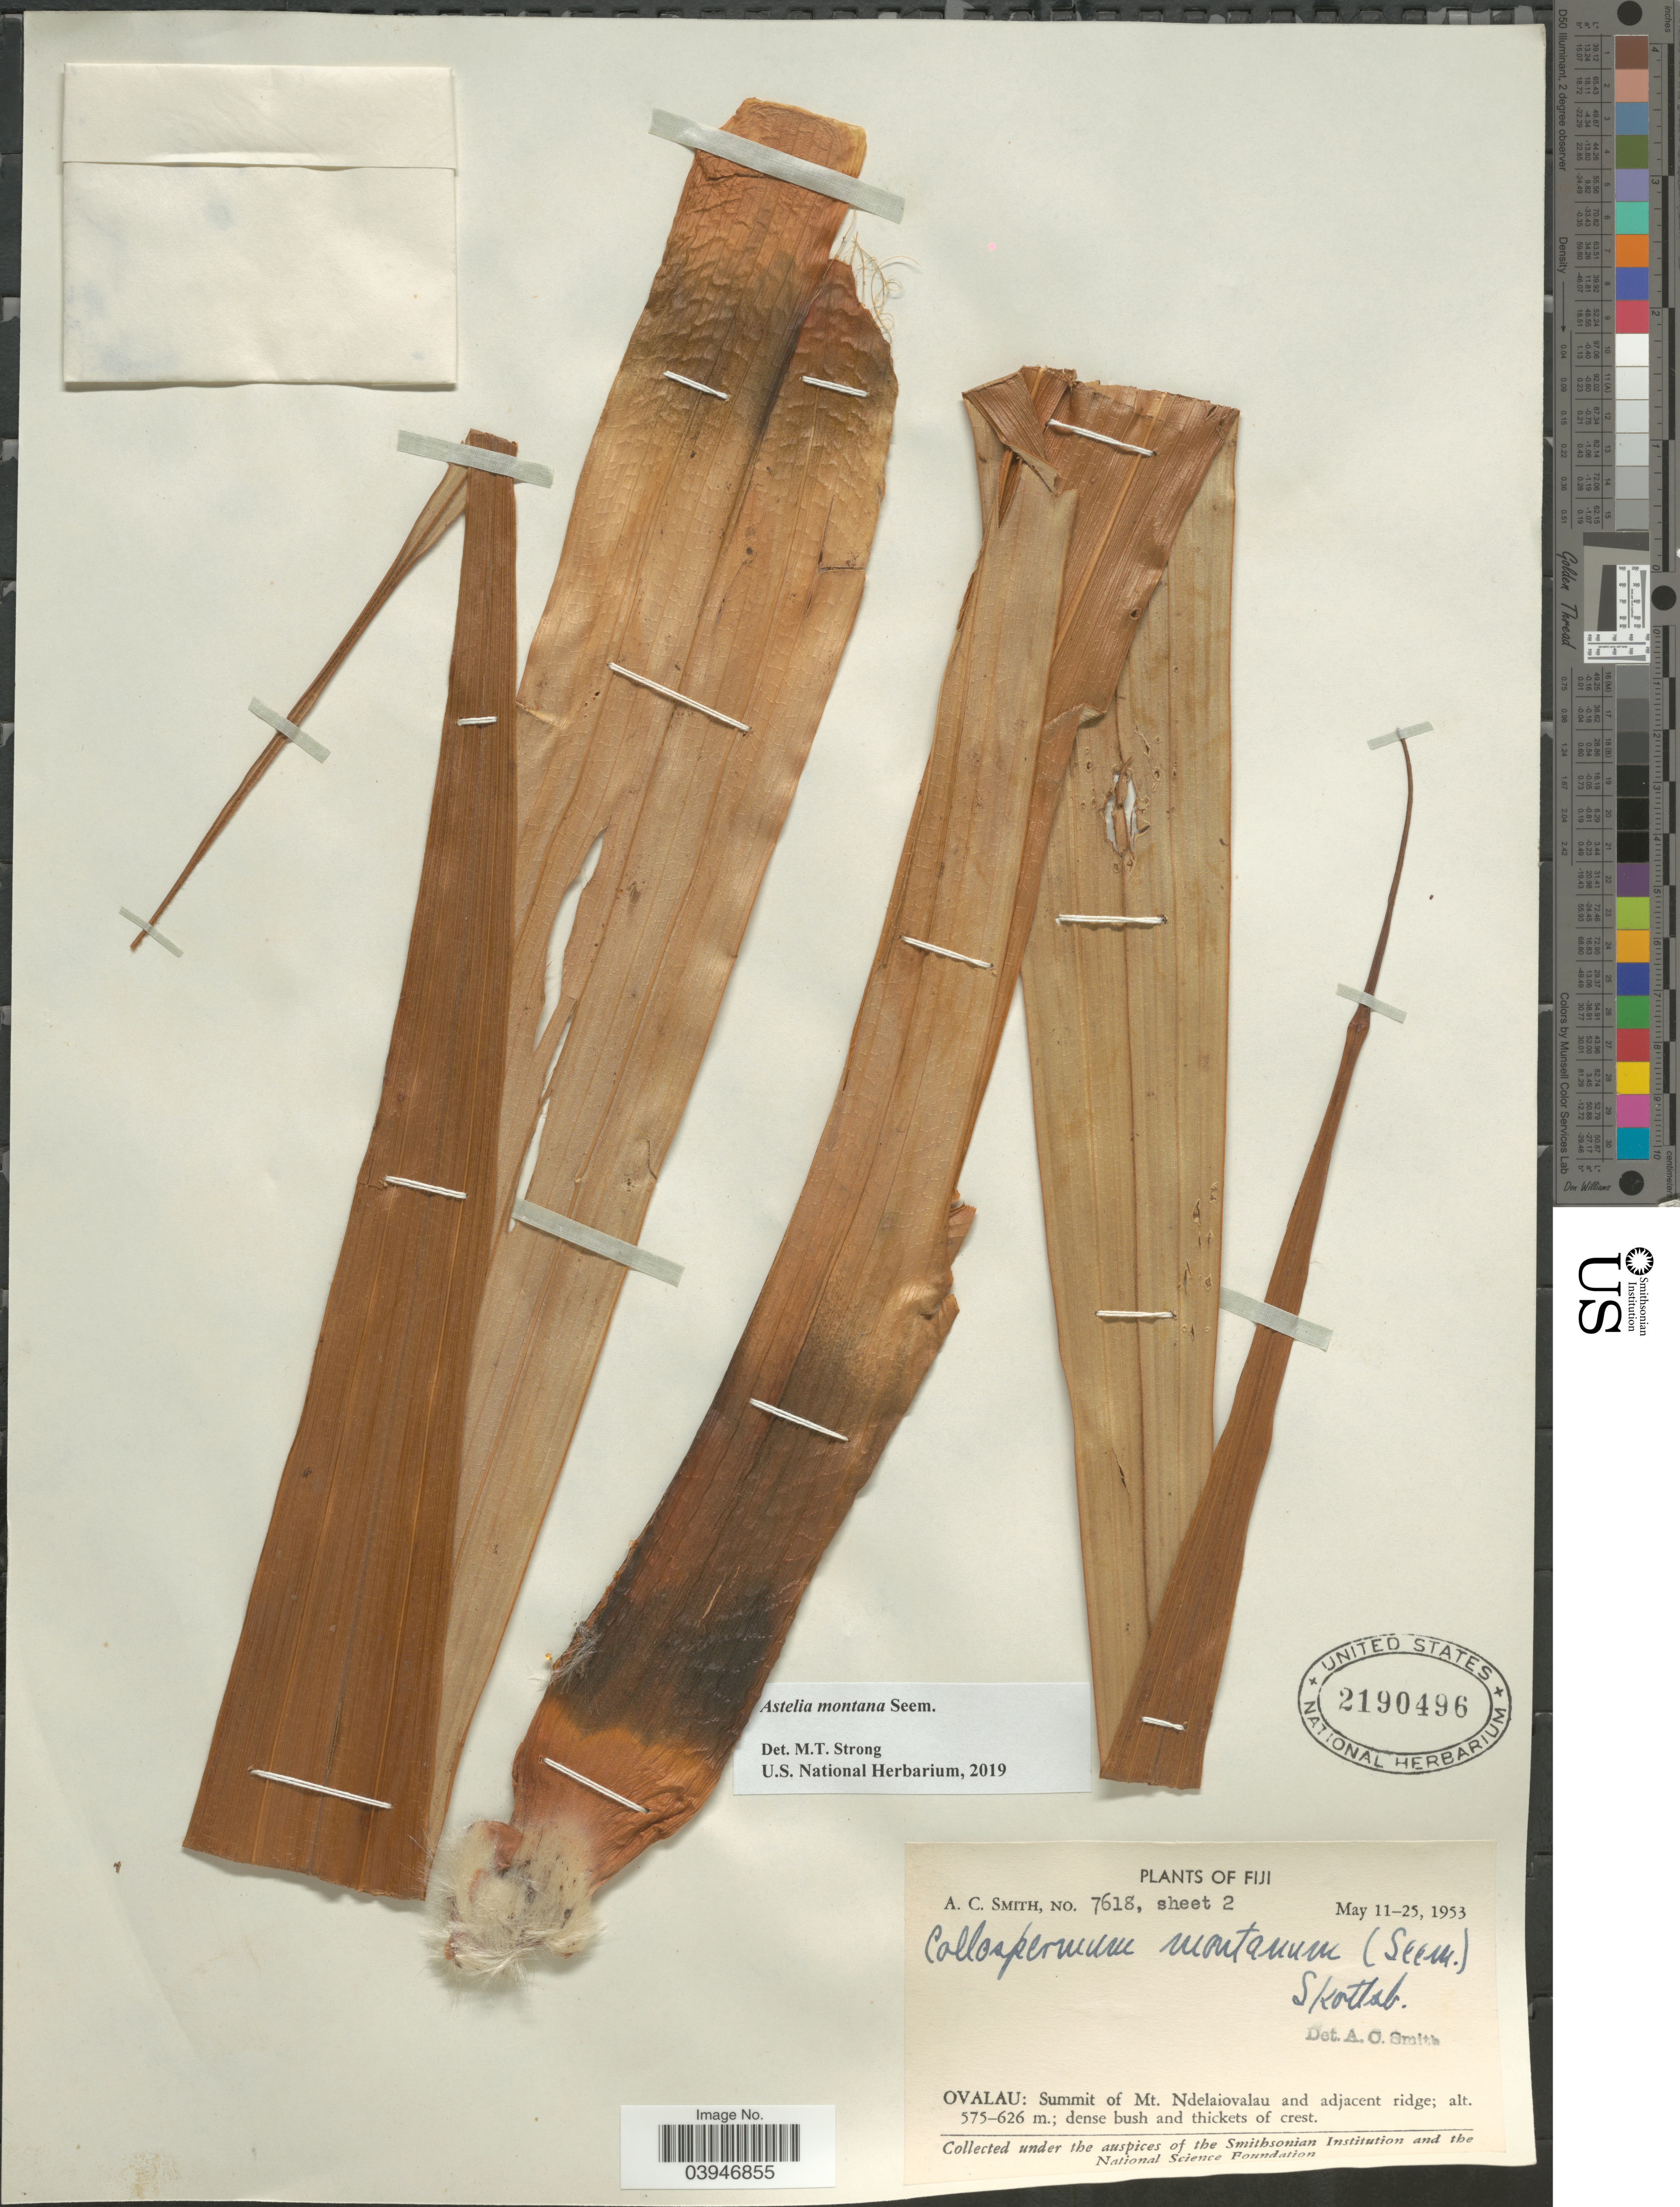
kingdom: Plantae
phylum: Tracheophyta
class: Liliopsida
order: Asparagales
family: Asteliaceae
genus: Astelia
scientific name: Astelia montana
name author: Seem.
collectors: A. C. Smith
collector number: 7618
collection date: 1953-05-11/1953-05-25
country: Fiji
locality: Ovalau: Summit of Mt. Ndelaiovalau and adjacent ridge.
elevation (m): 575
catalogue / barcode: US 2190496